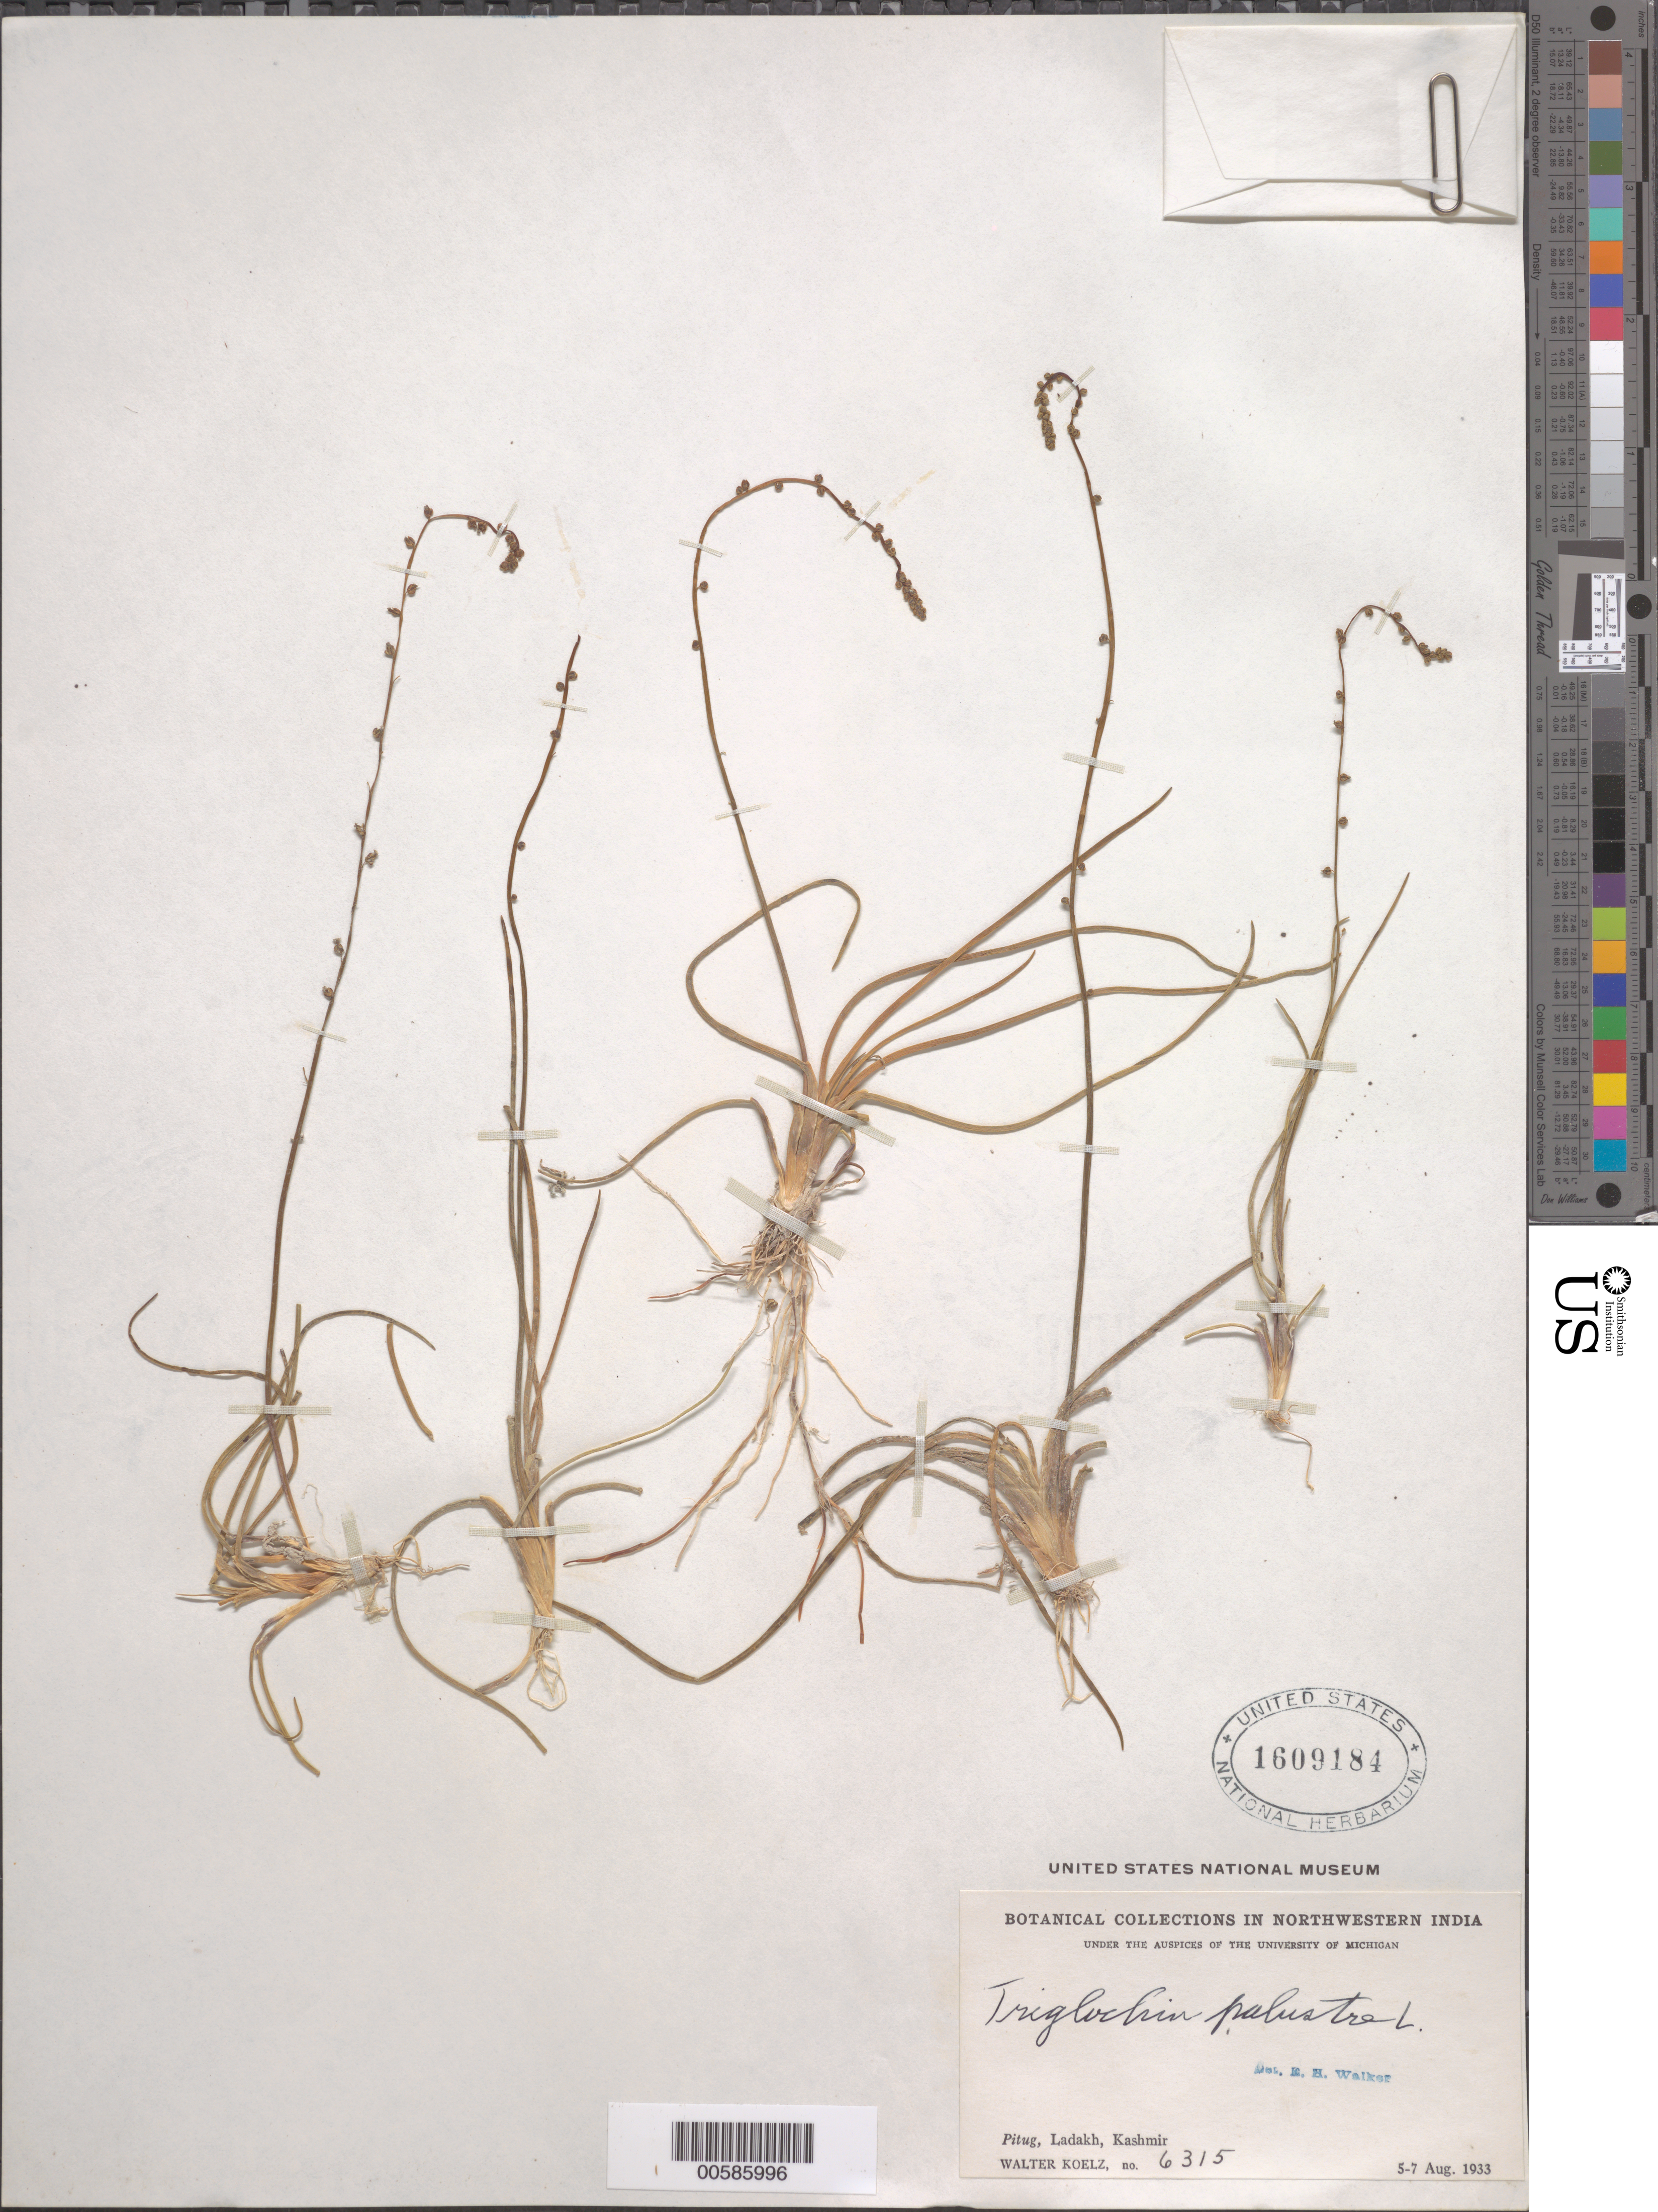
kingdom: Plantae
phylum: Tracheophyta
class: Liliopsida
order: Alismatales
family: Juncaginaceae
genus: Triglochin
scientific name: Triglochin palustris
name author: L.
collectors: W. N. Koelz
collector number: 6315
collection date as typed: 05 Aug 1933 to 07 Aug 1933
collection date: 1933-08-05/1933-08-07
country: India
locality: Pitug, Ladakh, Kashmir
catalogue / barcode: US 1609184